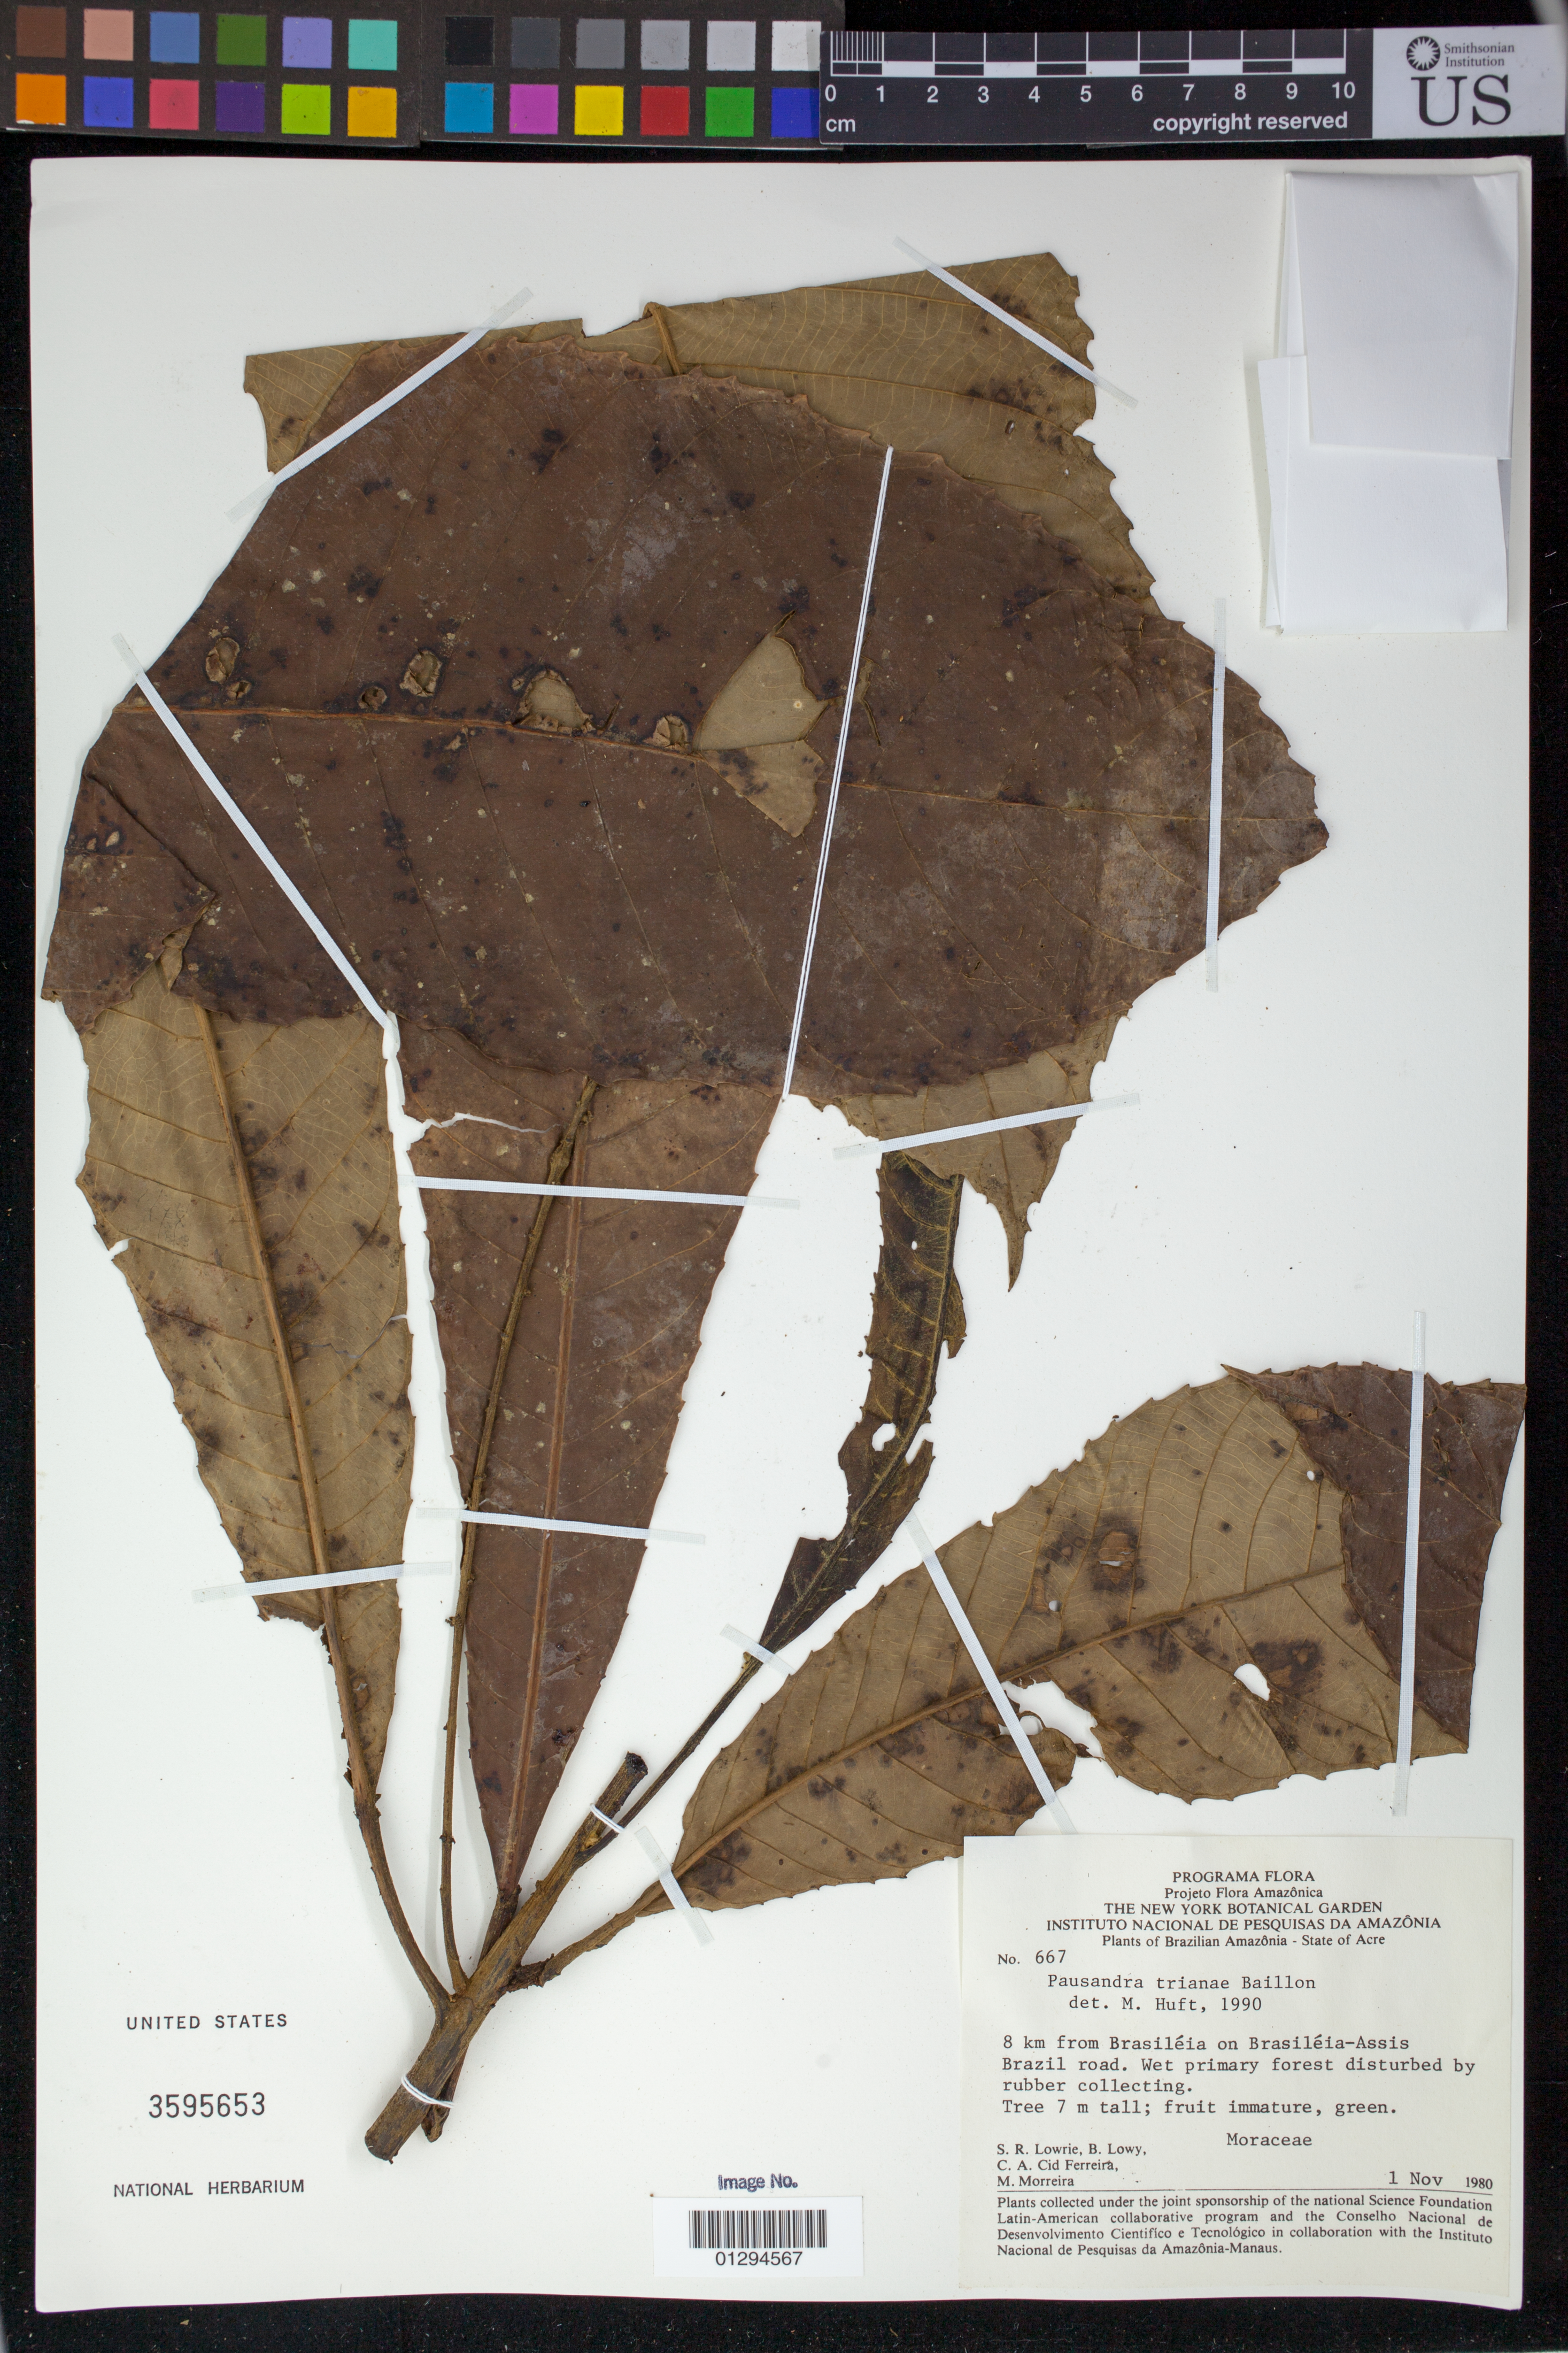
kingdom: Plantae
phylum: Tracheophyta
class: Magnoliopsida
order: Malpighiales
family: Euphorbiaceae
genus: Pausandra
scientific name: Pausandra trianae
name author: (Müll. Arg.) Baill.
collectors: S. Lowrie, B. Lowy, C. A. Cid Ferreira & M. Morreira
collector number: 667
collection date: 1980-11-01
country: Brazil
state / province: Amazonas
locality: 8 km from Brasileia on Brasileia-Assis Brazil road.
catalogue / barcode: US 3595653